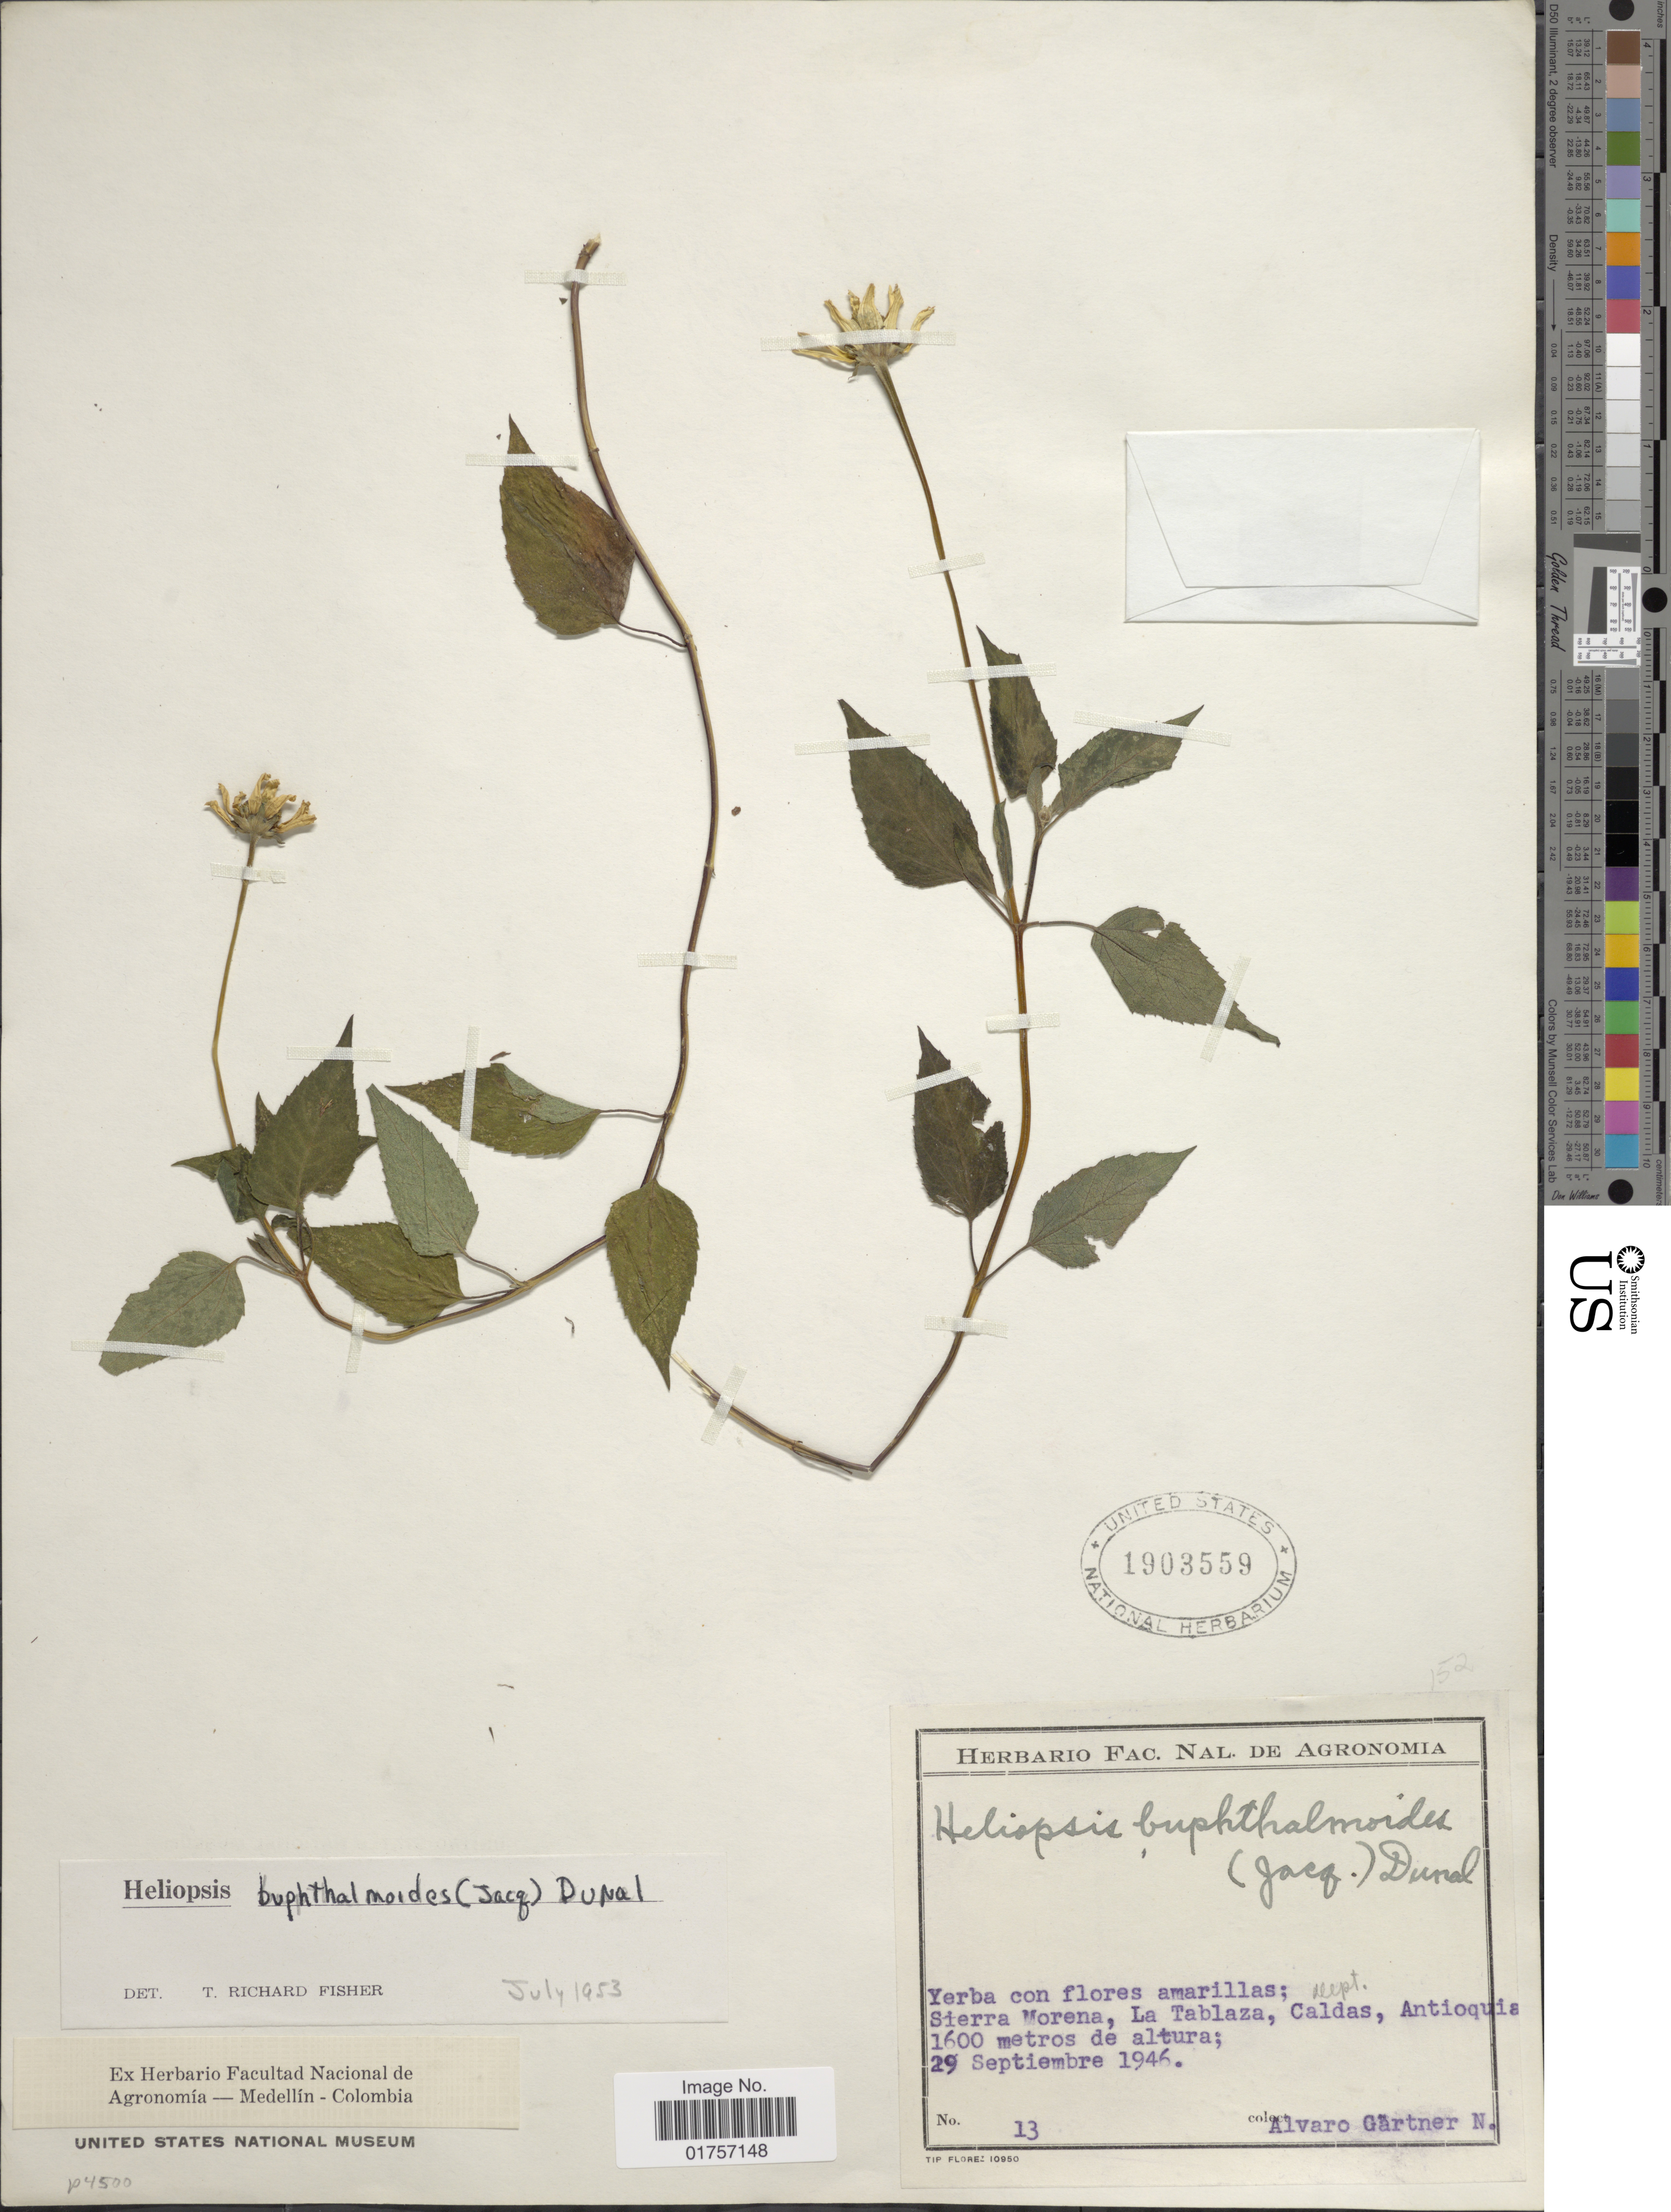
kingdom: Plantae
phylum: Tracheophyta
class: Magnoliopsida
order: Asterales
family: Asteraceae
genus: Heliopsis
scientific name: Heliopsis buphthalmoides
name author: (Jacq.) Dunal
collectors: A. Gartner N.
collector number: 13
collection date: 1946-09-29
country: Colombia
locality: Sierra Morena, La Tablaza, Dept. Caldas, Antioquia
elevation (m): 1600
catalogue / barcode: US 1903559